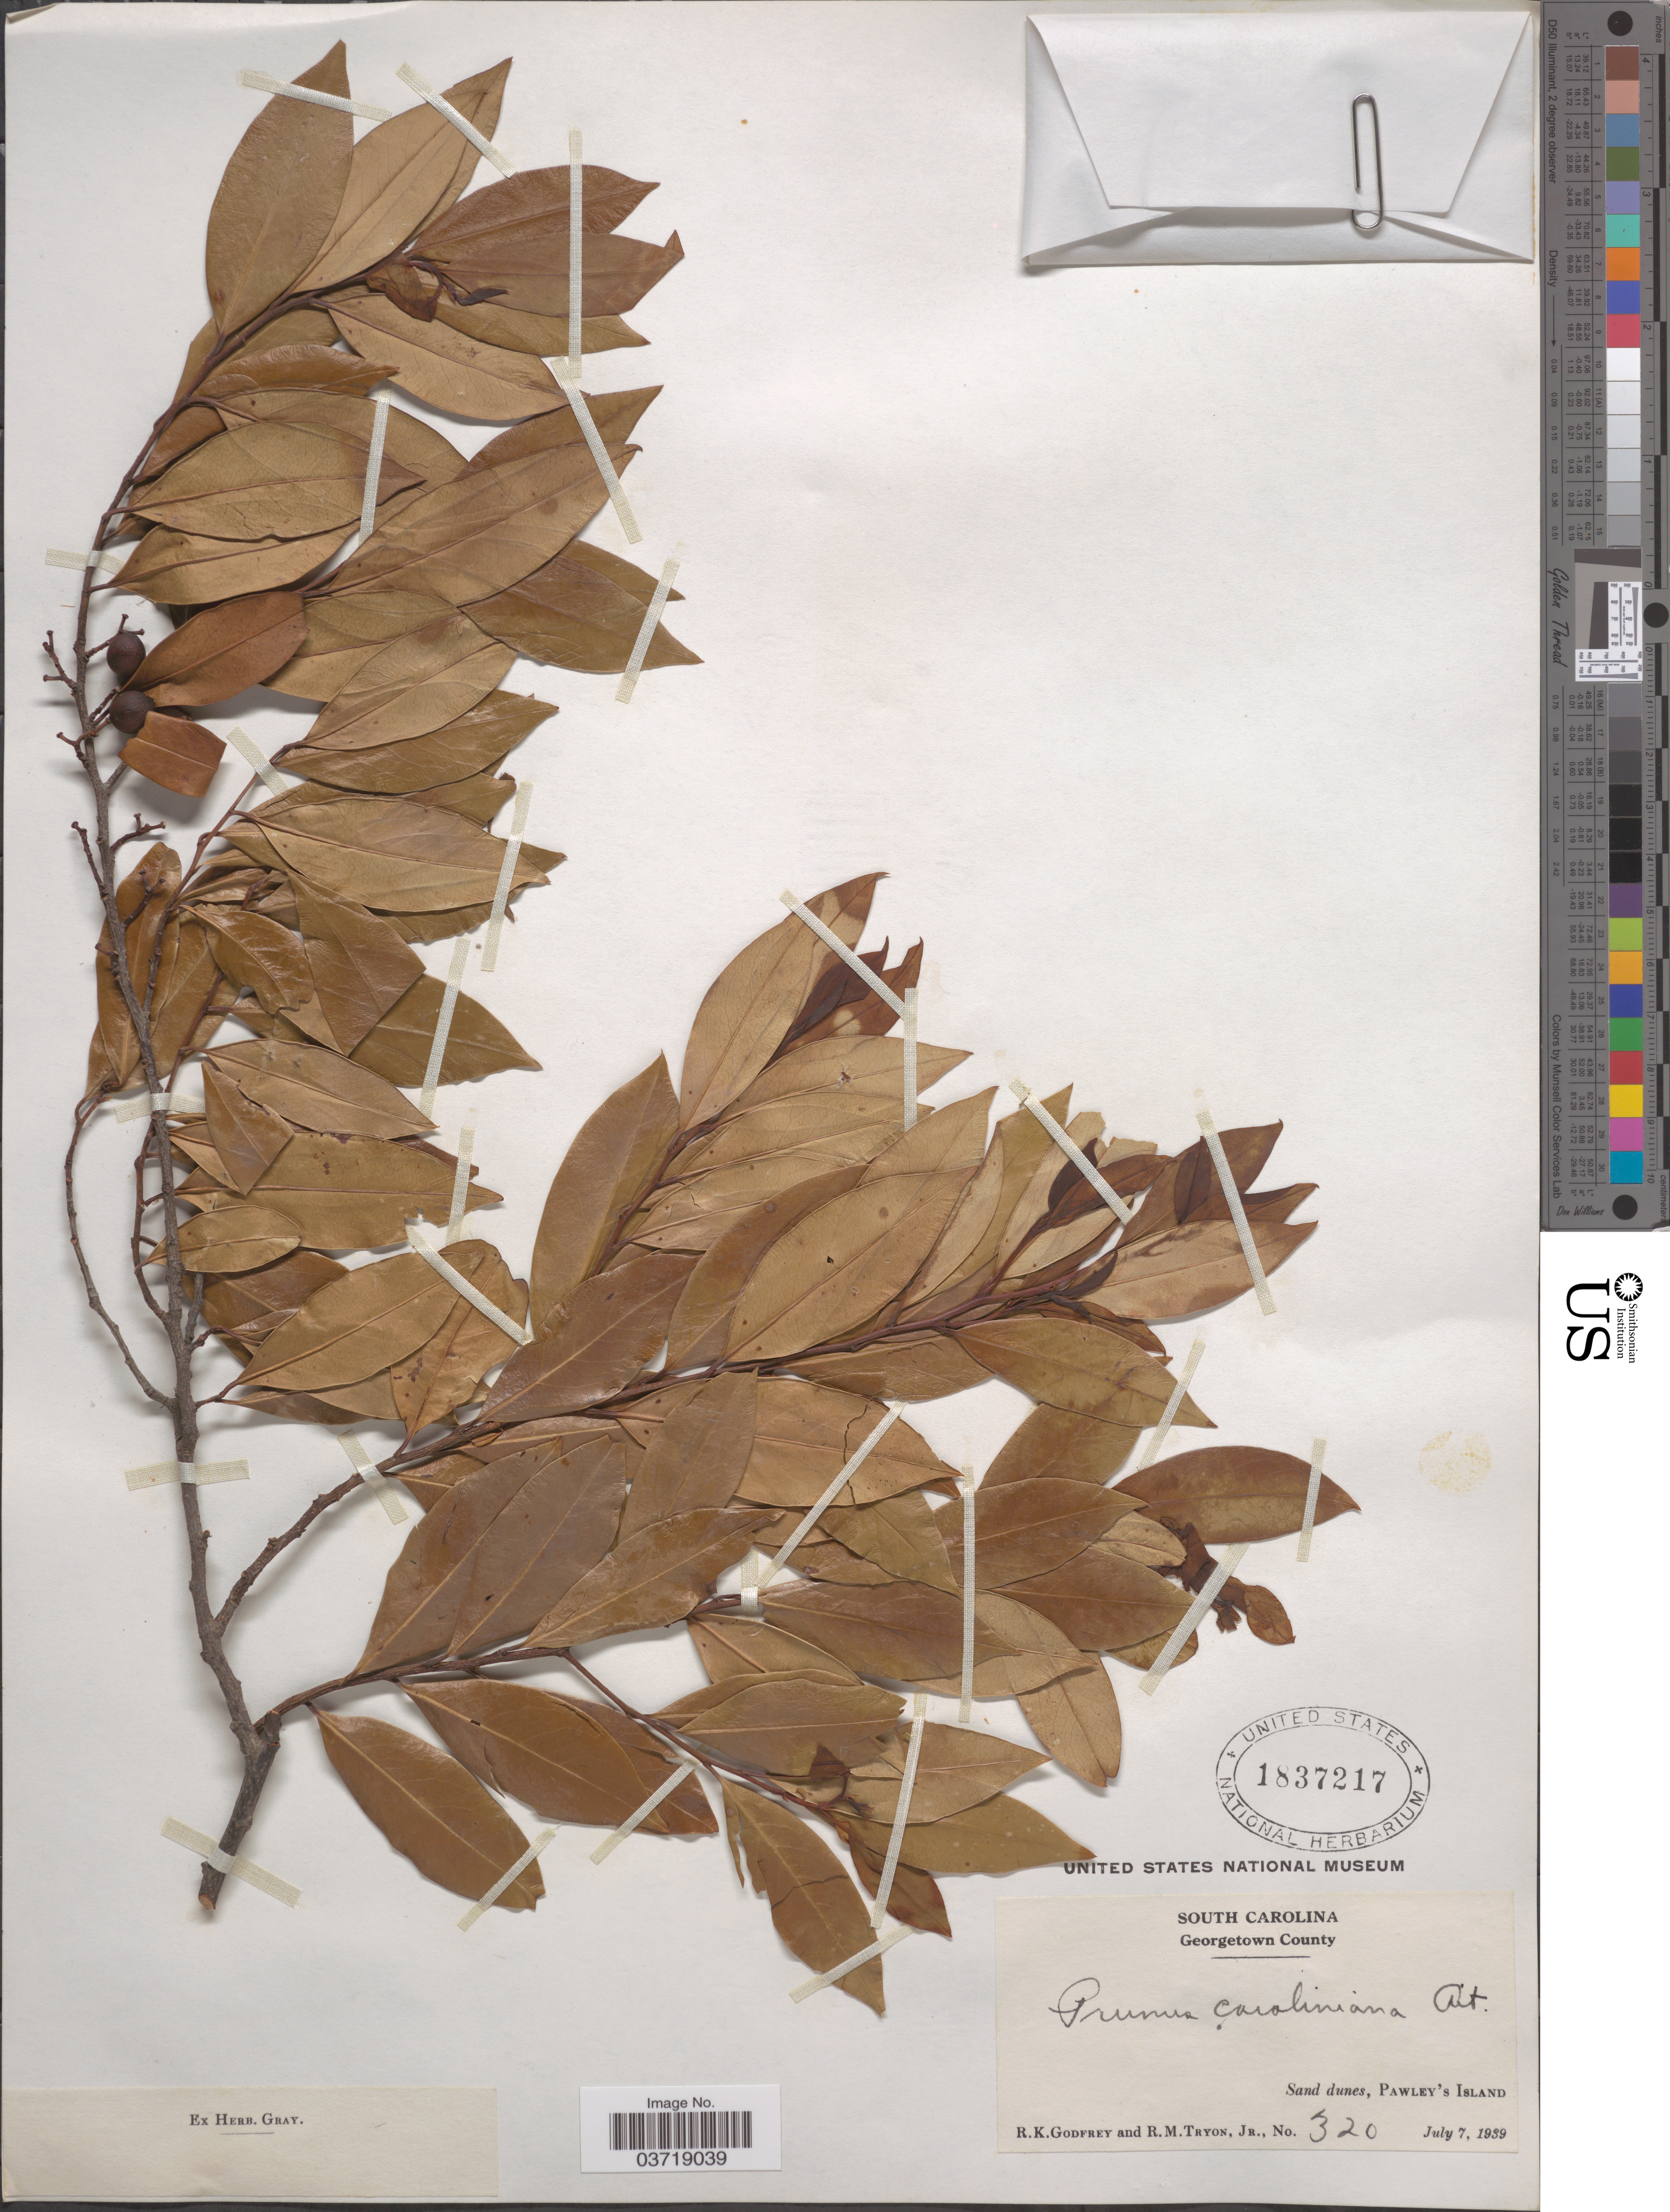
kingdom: Plantae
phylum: Tracheophyta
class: Magnoliopsida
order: Rosales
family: Rosaceae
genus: Prunus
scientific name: Prunus caroliniana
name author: (Mill.) Aiton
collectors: R. K. Godfrey & R. Tryon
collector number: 320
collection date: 1939-07-07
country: United States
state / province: South Carolina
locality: Georgetown County. Pawley's Island.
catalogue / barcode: US 1837217